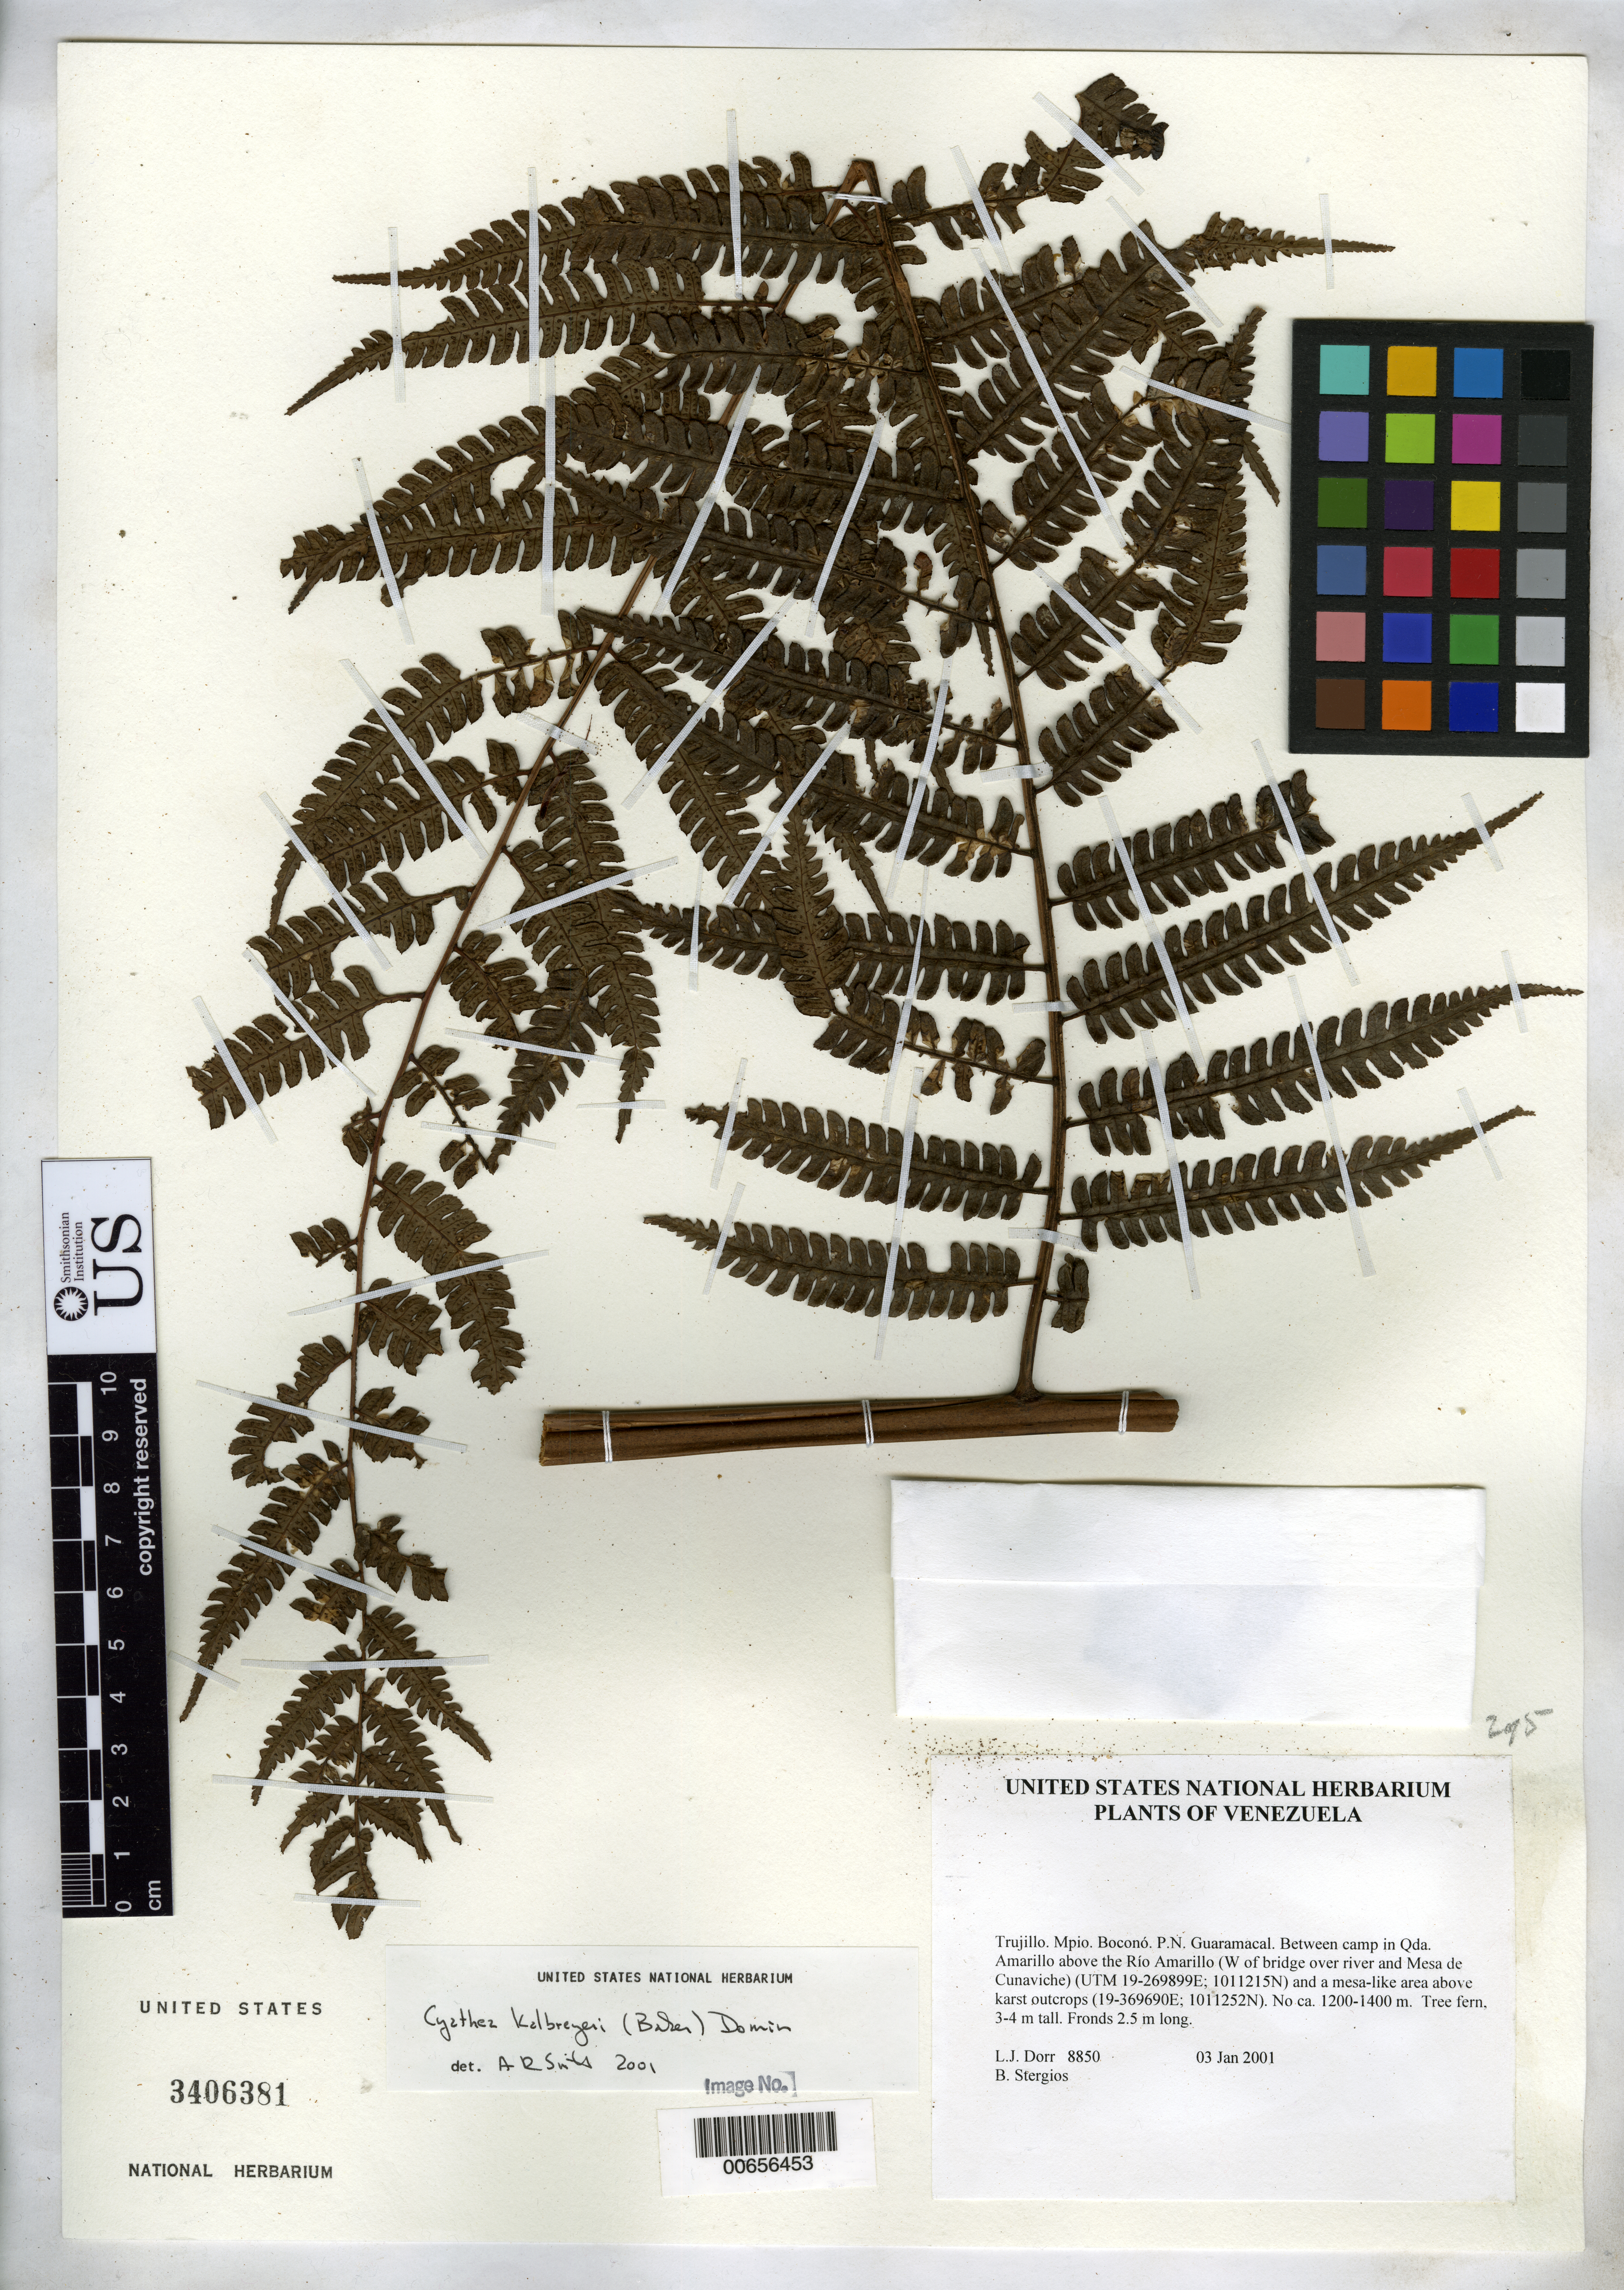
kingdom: Plantae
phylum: Tracheophyta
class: Polypodiopsida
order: Cyatheales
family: Cyatheaceae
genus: Cyathea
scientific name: Cyathea kalbreyeri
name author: (Baker) Domin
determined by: Smith, Alan R., (UC)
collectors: L. J. Dorr & B. G. Stergios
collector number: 8850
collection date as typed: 03 Jan 2001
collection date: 2001-01-03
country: Venezuela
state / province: Trujillo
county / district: Boconó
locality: Parque Nacional Guaramacal. Between camp in Qda Amarillo above Río Amarillo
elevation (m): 1200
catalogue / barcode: US 3406381